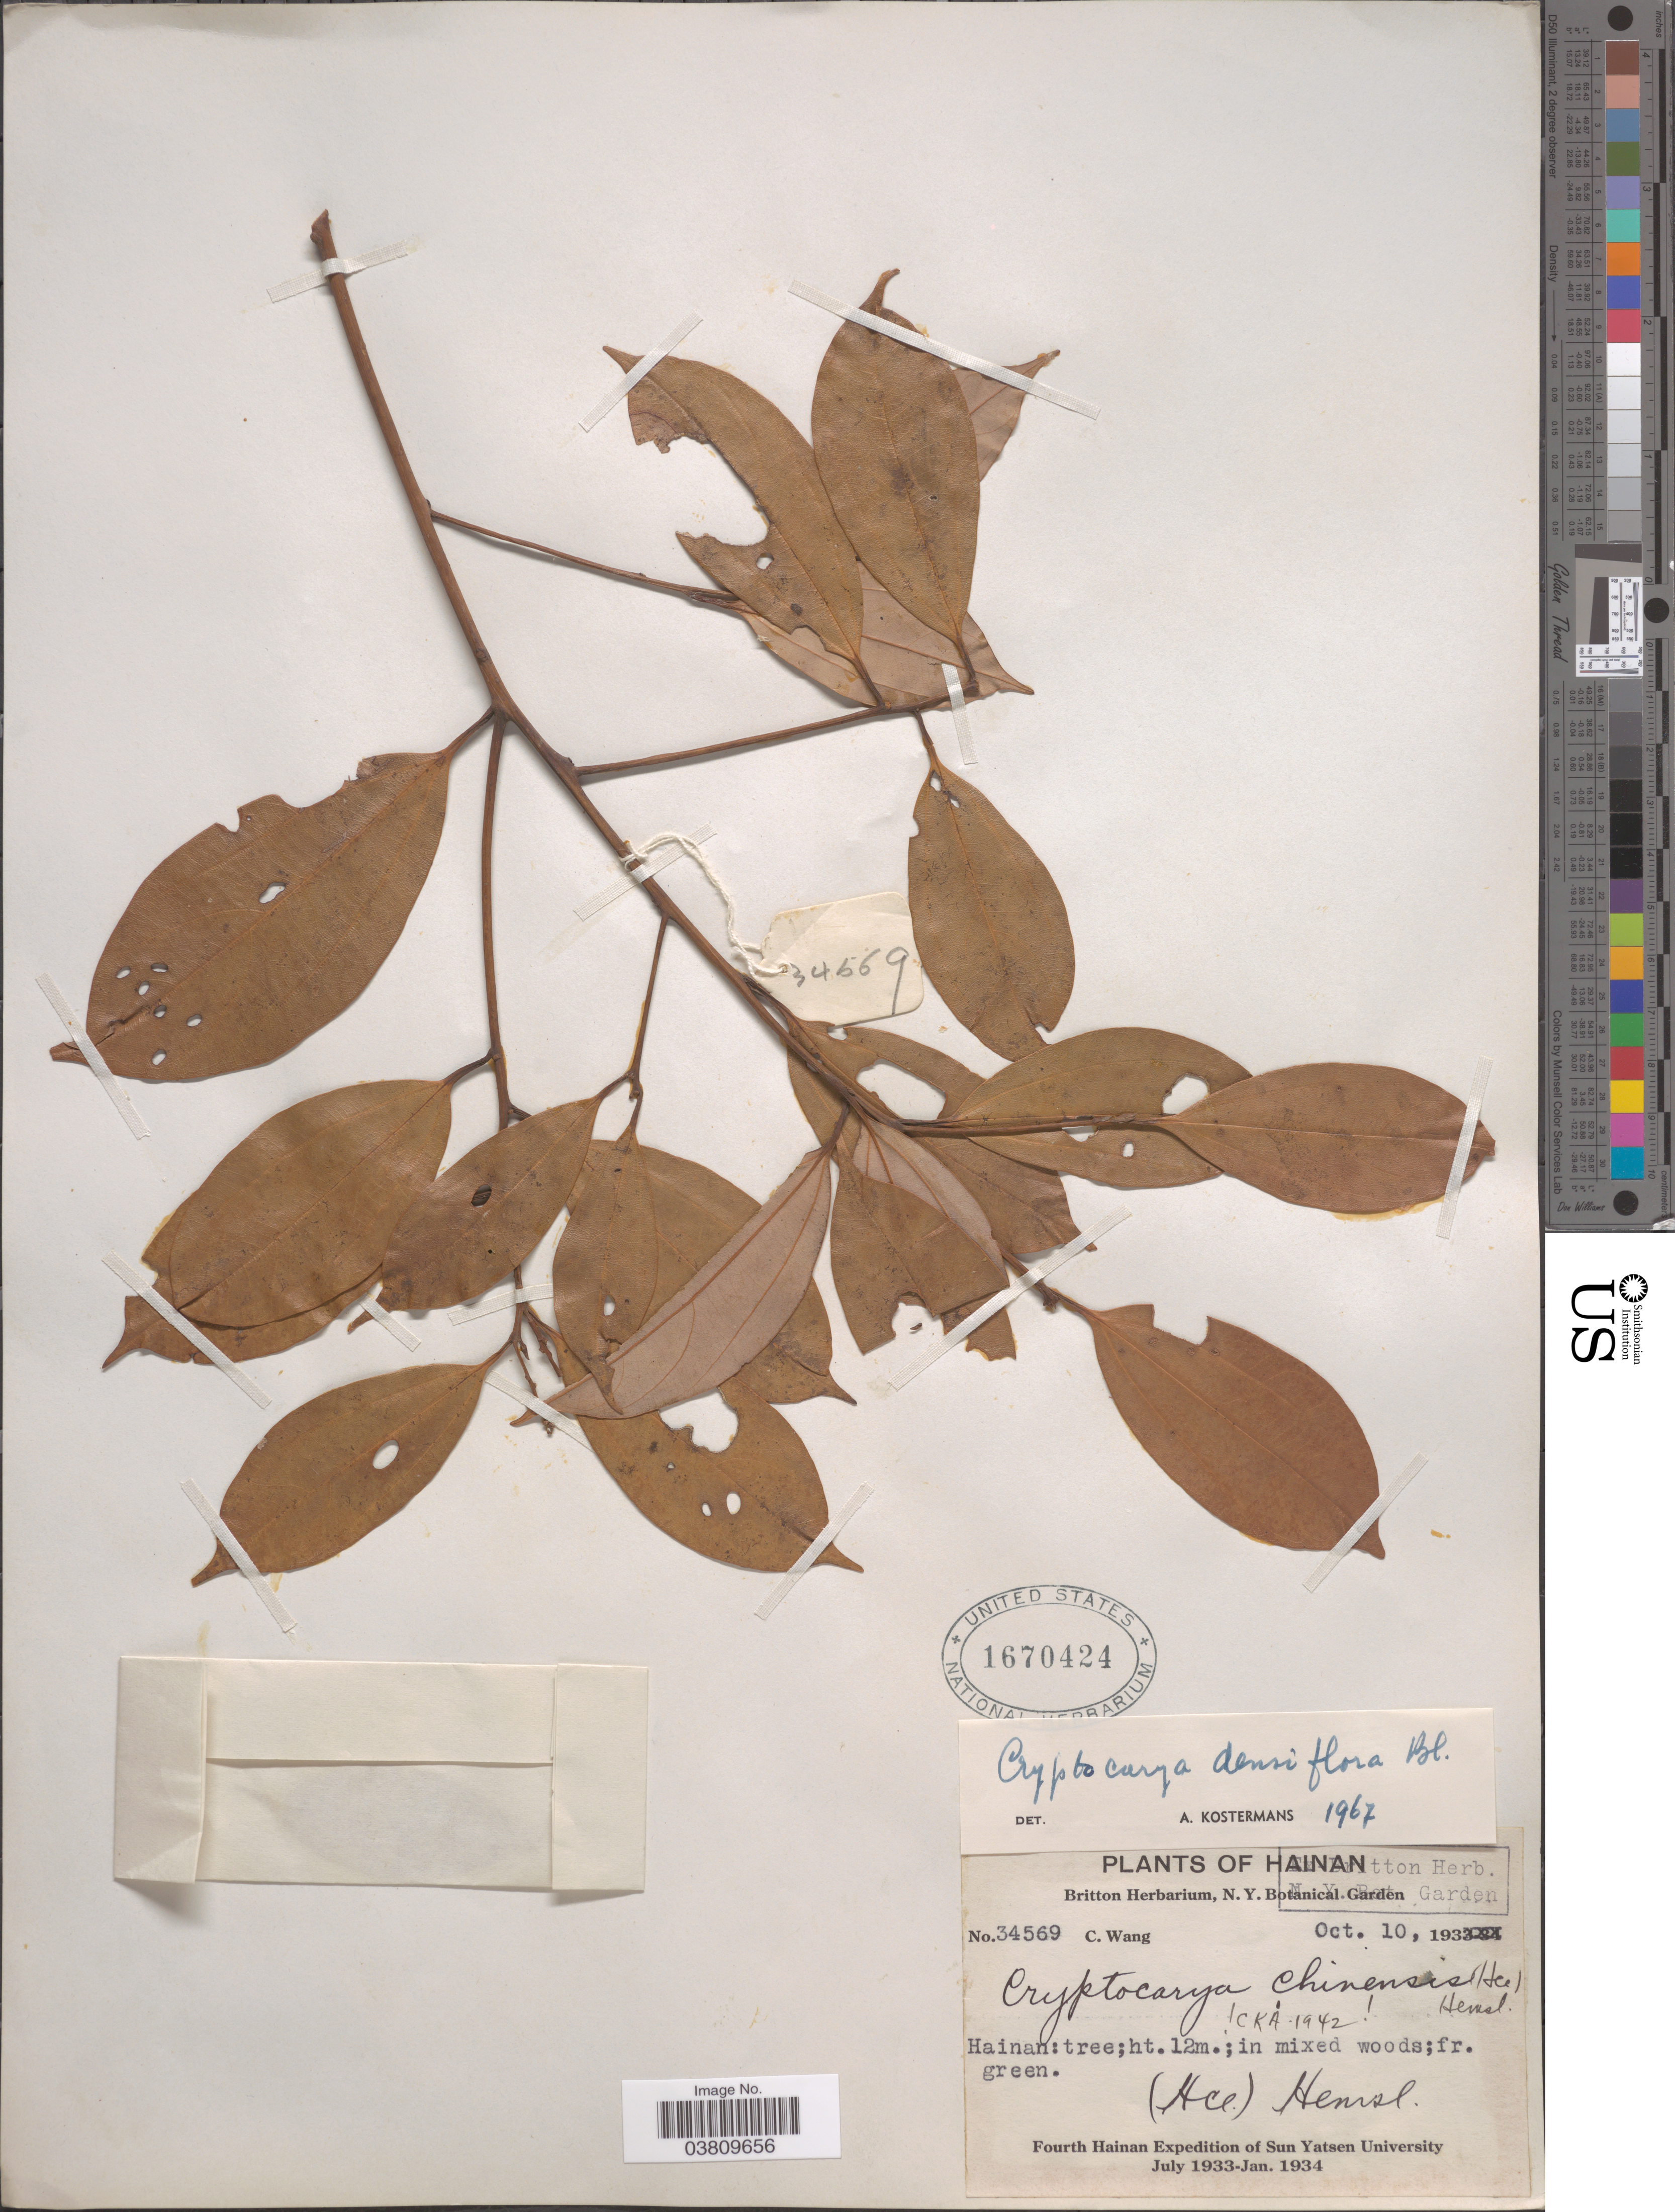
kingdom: Plantae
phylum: Tracheophyta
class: Magnoliopsida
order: Laurales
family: Lauraceae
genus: Cryptocarya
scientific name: Cryptocarya densiflora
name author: Blume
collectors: C. Wang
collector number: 34569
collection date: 1933-10-10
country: China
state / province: Hainan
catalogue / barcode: US 1670424